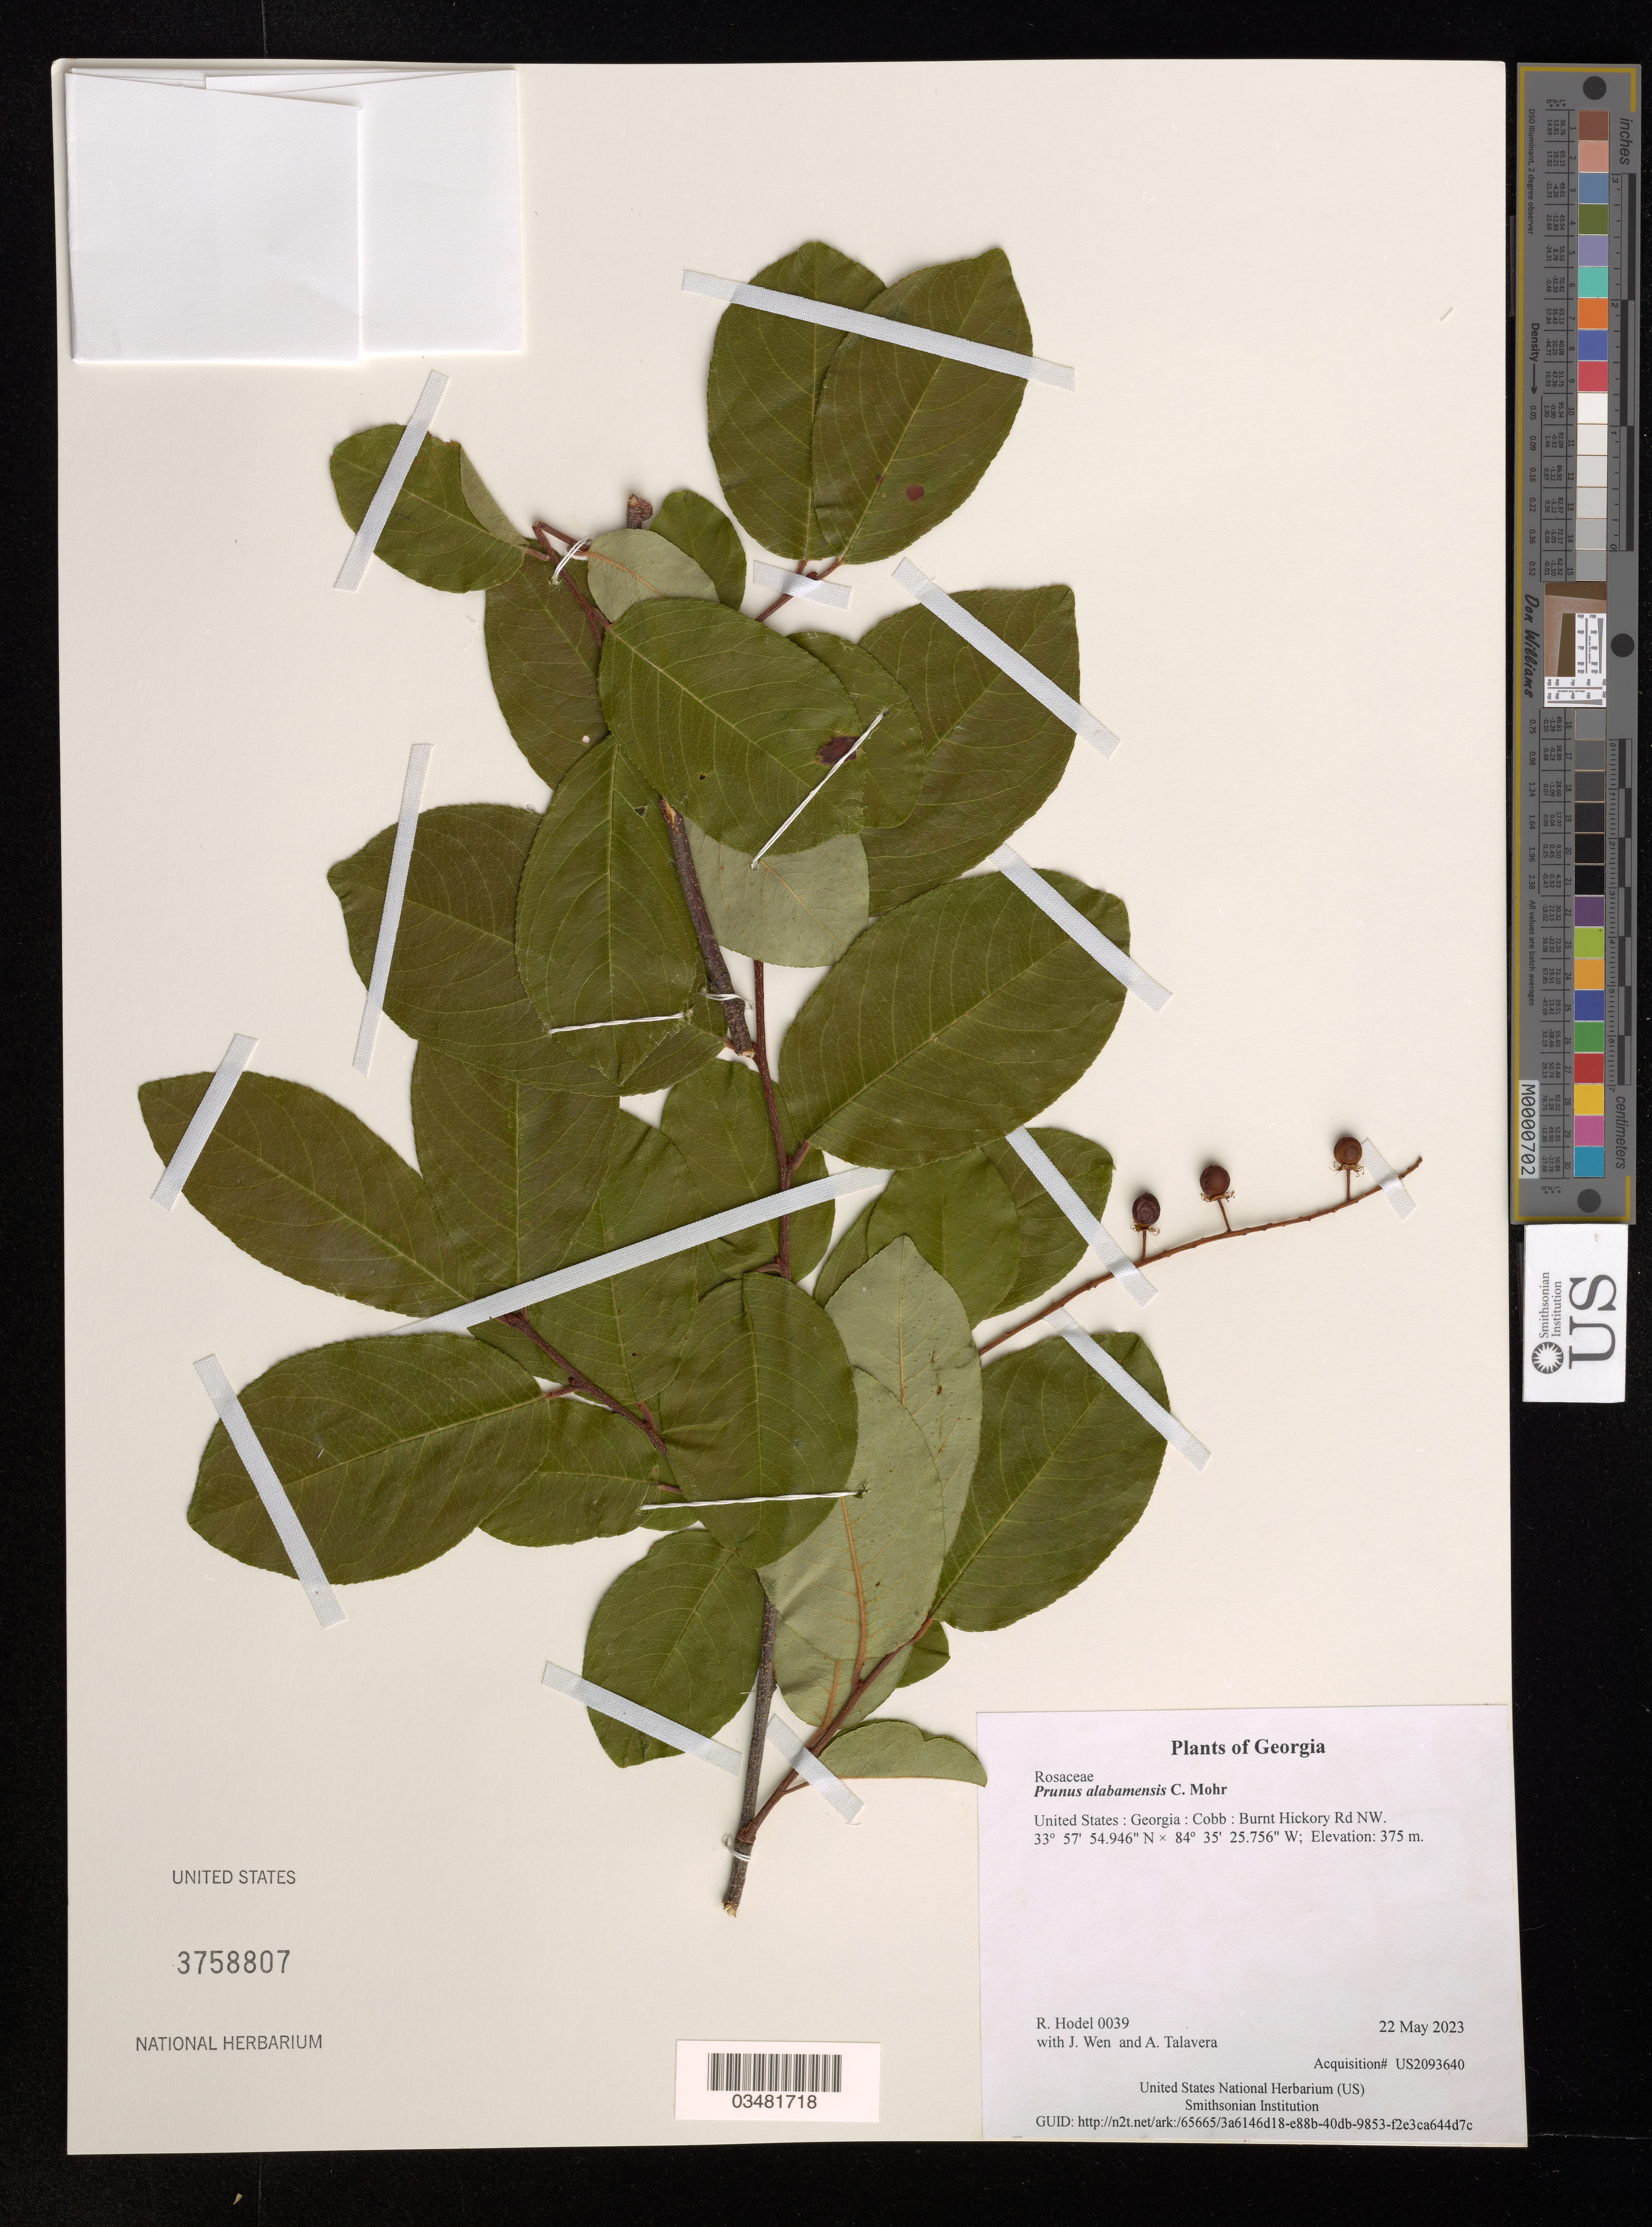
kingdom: Plantae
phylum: Tracheophyta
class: Magnoliopsida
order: Rosales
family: Rosaceae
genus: Prunus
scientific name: Prunus alabamensis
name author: C. Mohr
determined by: Hodel, Richard G. J.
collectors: R. Hodel, J. Wen & A. Talavera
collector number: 0039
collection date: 2023-05-22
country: United States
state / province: Georgia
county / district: Cobb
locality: Burnt Hickory Rd NW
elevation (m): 375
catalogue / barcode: US 3758807